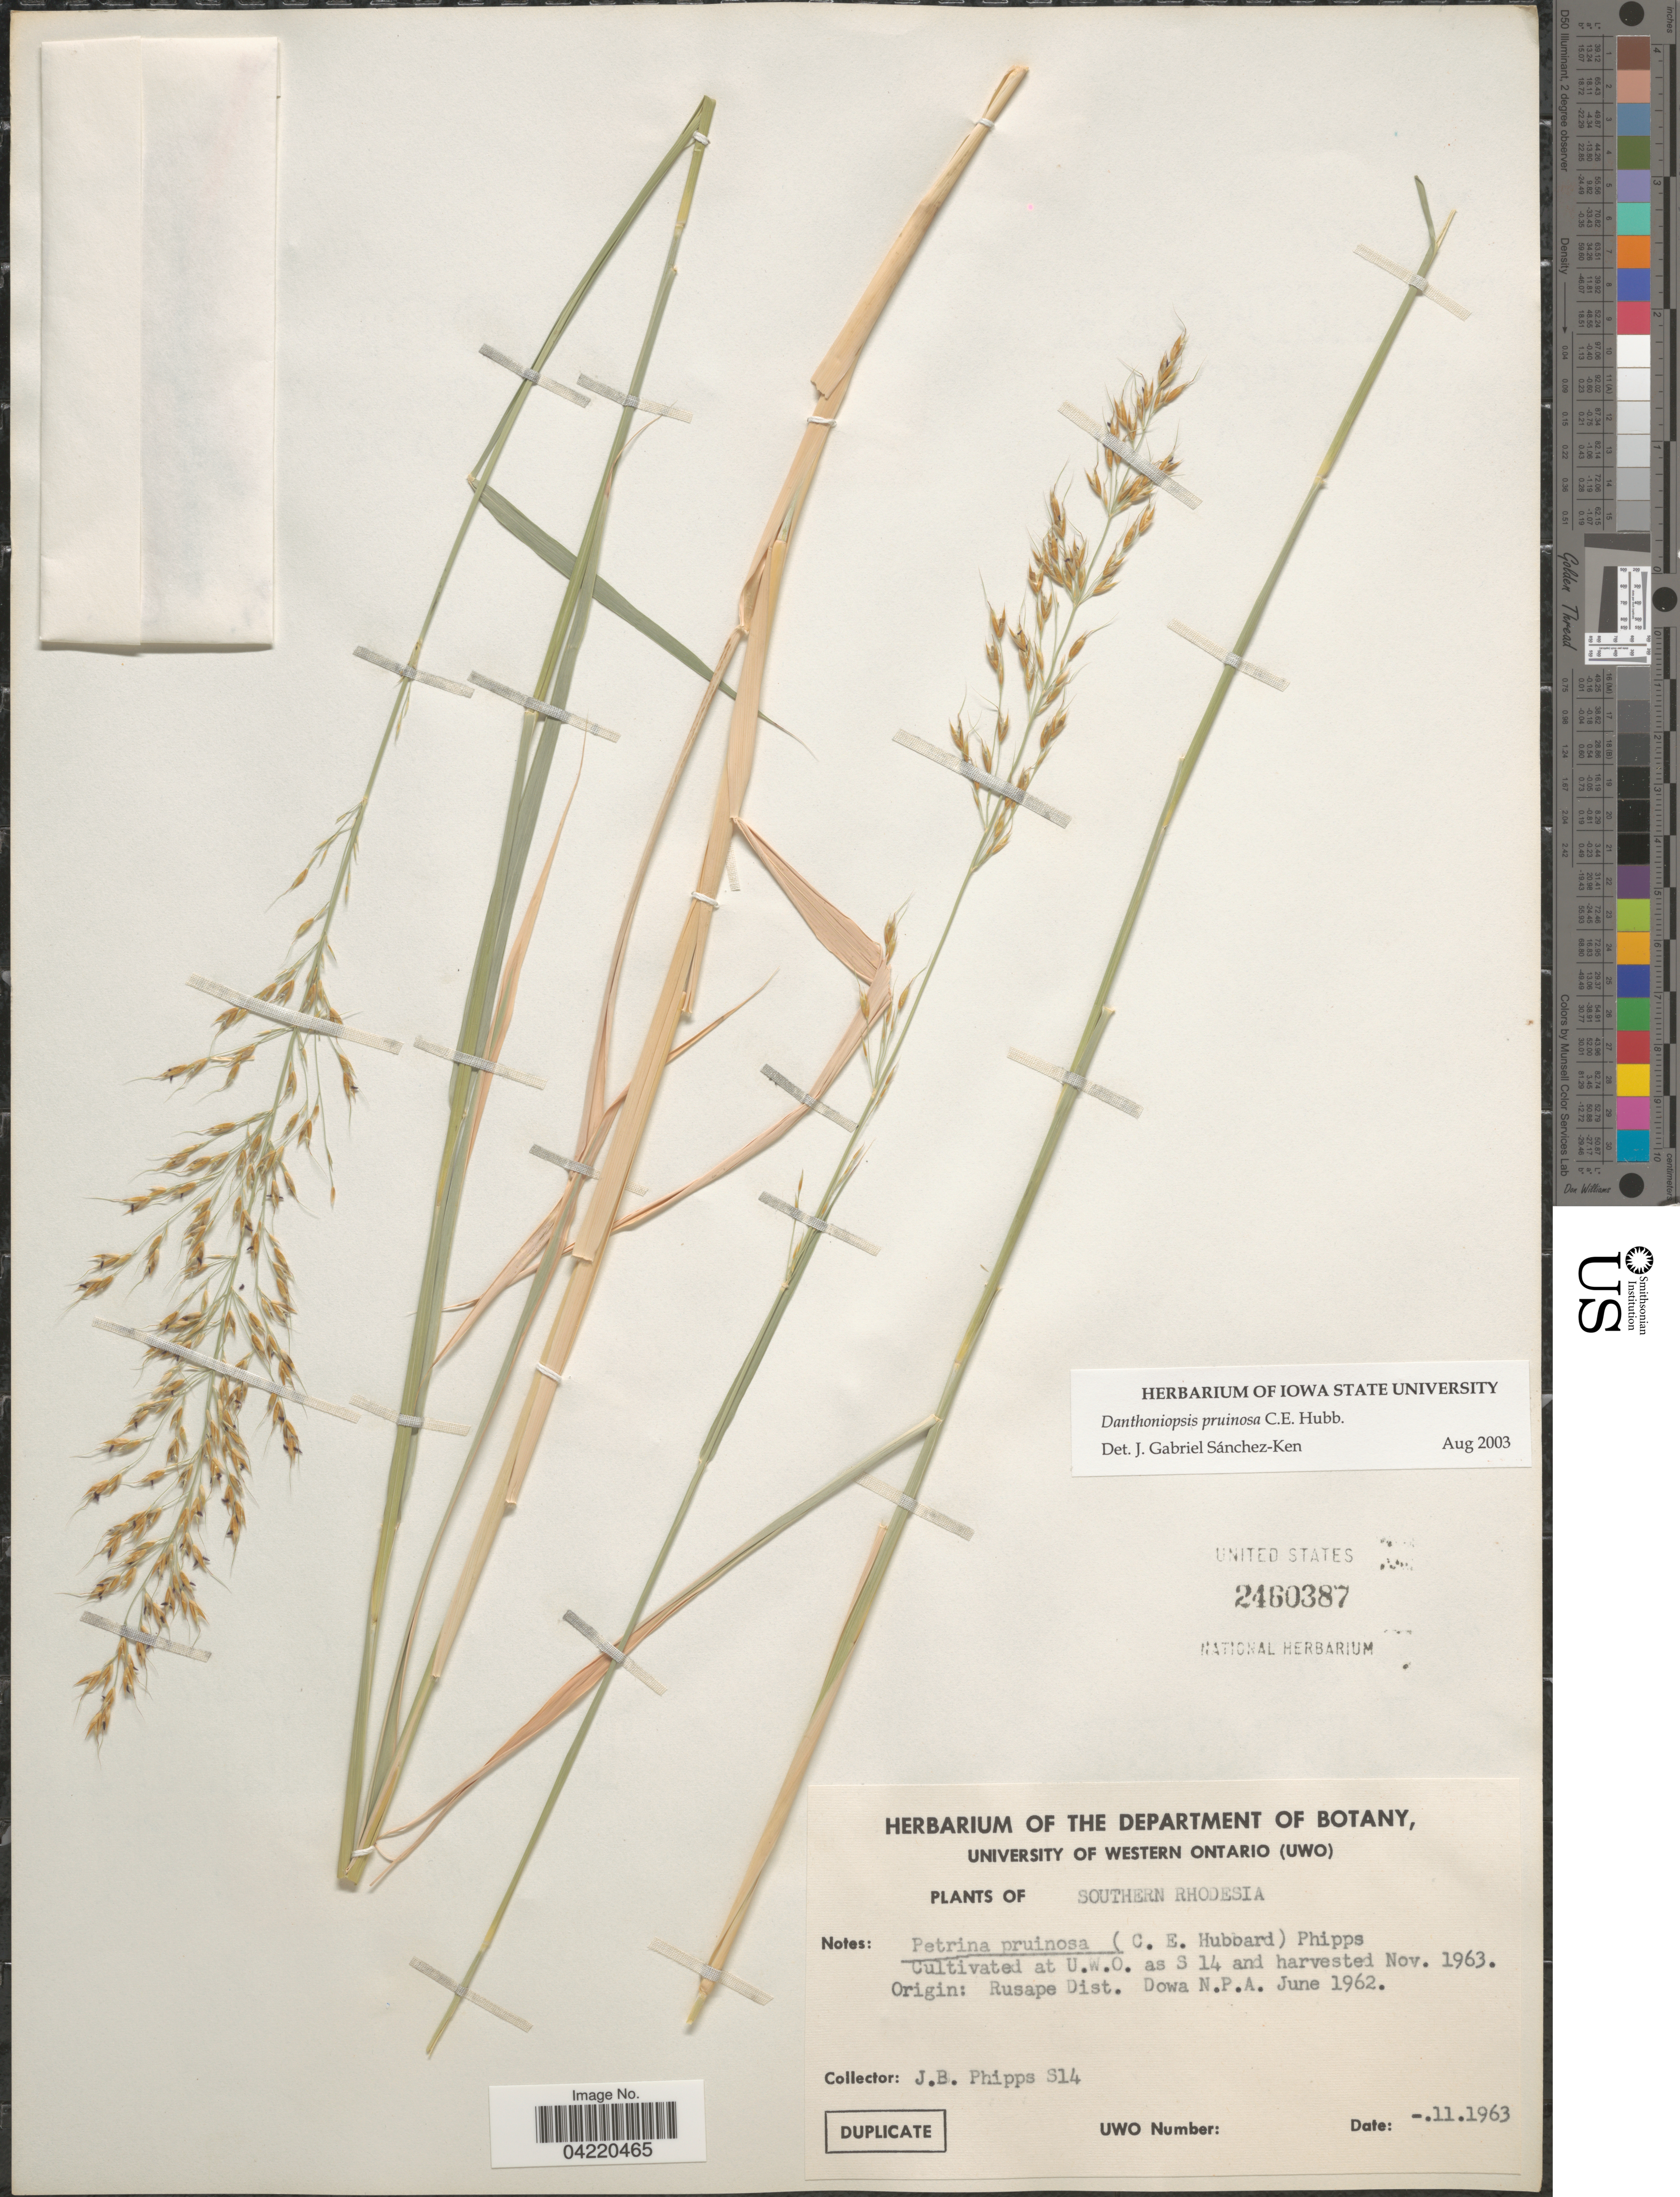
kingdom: Plantae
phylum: Tracheophyta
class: Liliopsida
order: Poales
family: Poaceae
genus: Danthoniopsis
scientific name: Danthoniopsis pruinosa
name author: C. E. Hubb.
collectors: J. Phipps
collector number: S14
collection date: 1963-11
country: Canada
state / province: Ontario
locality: At U.W.O.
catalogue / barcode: US 2460387